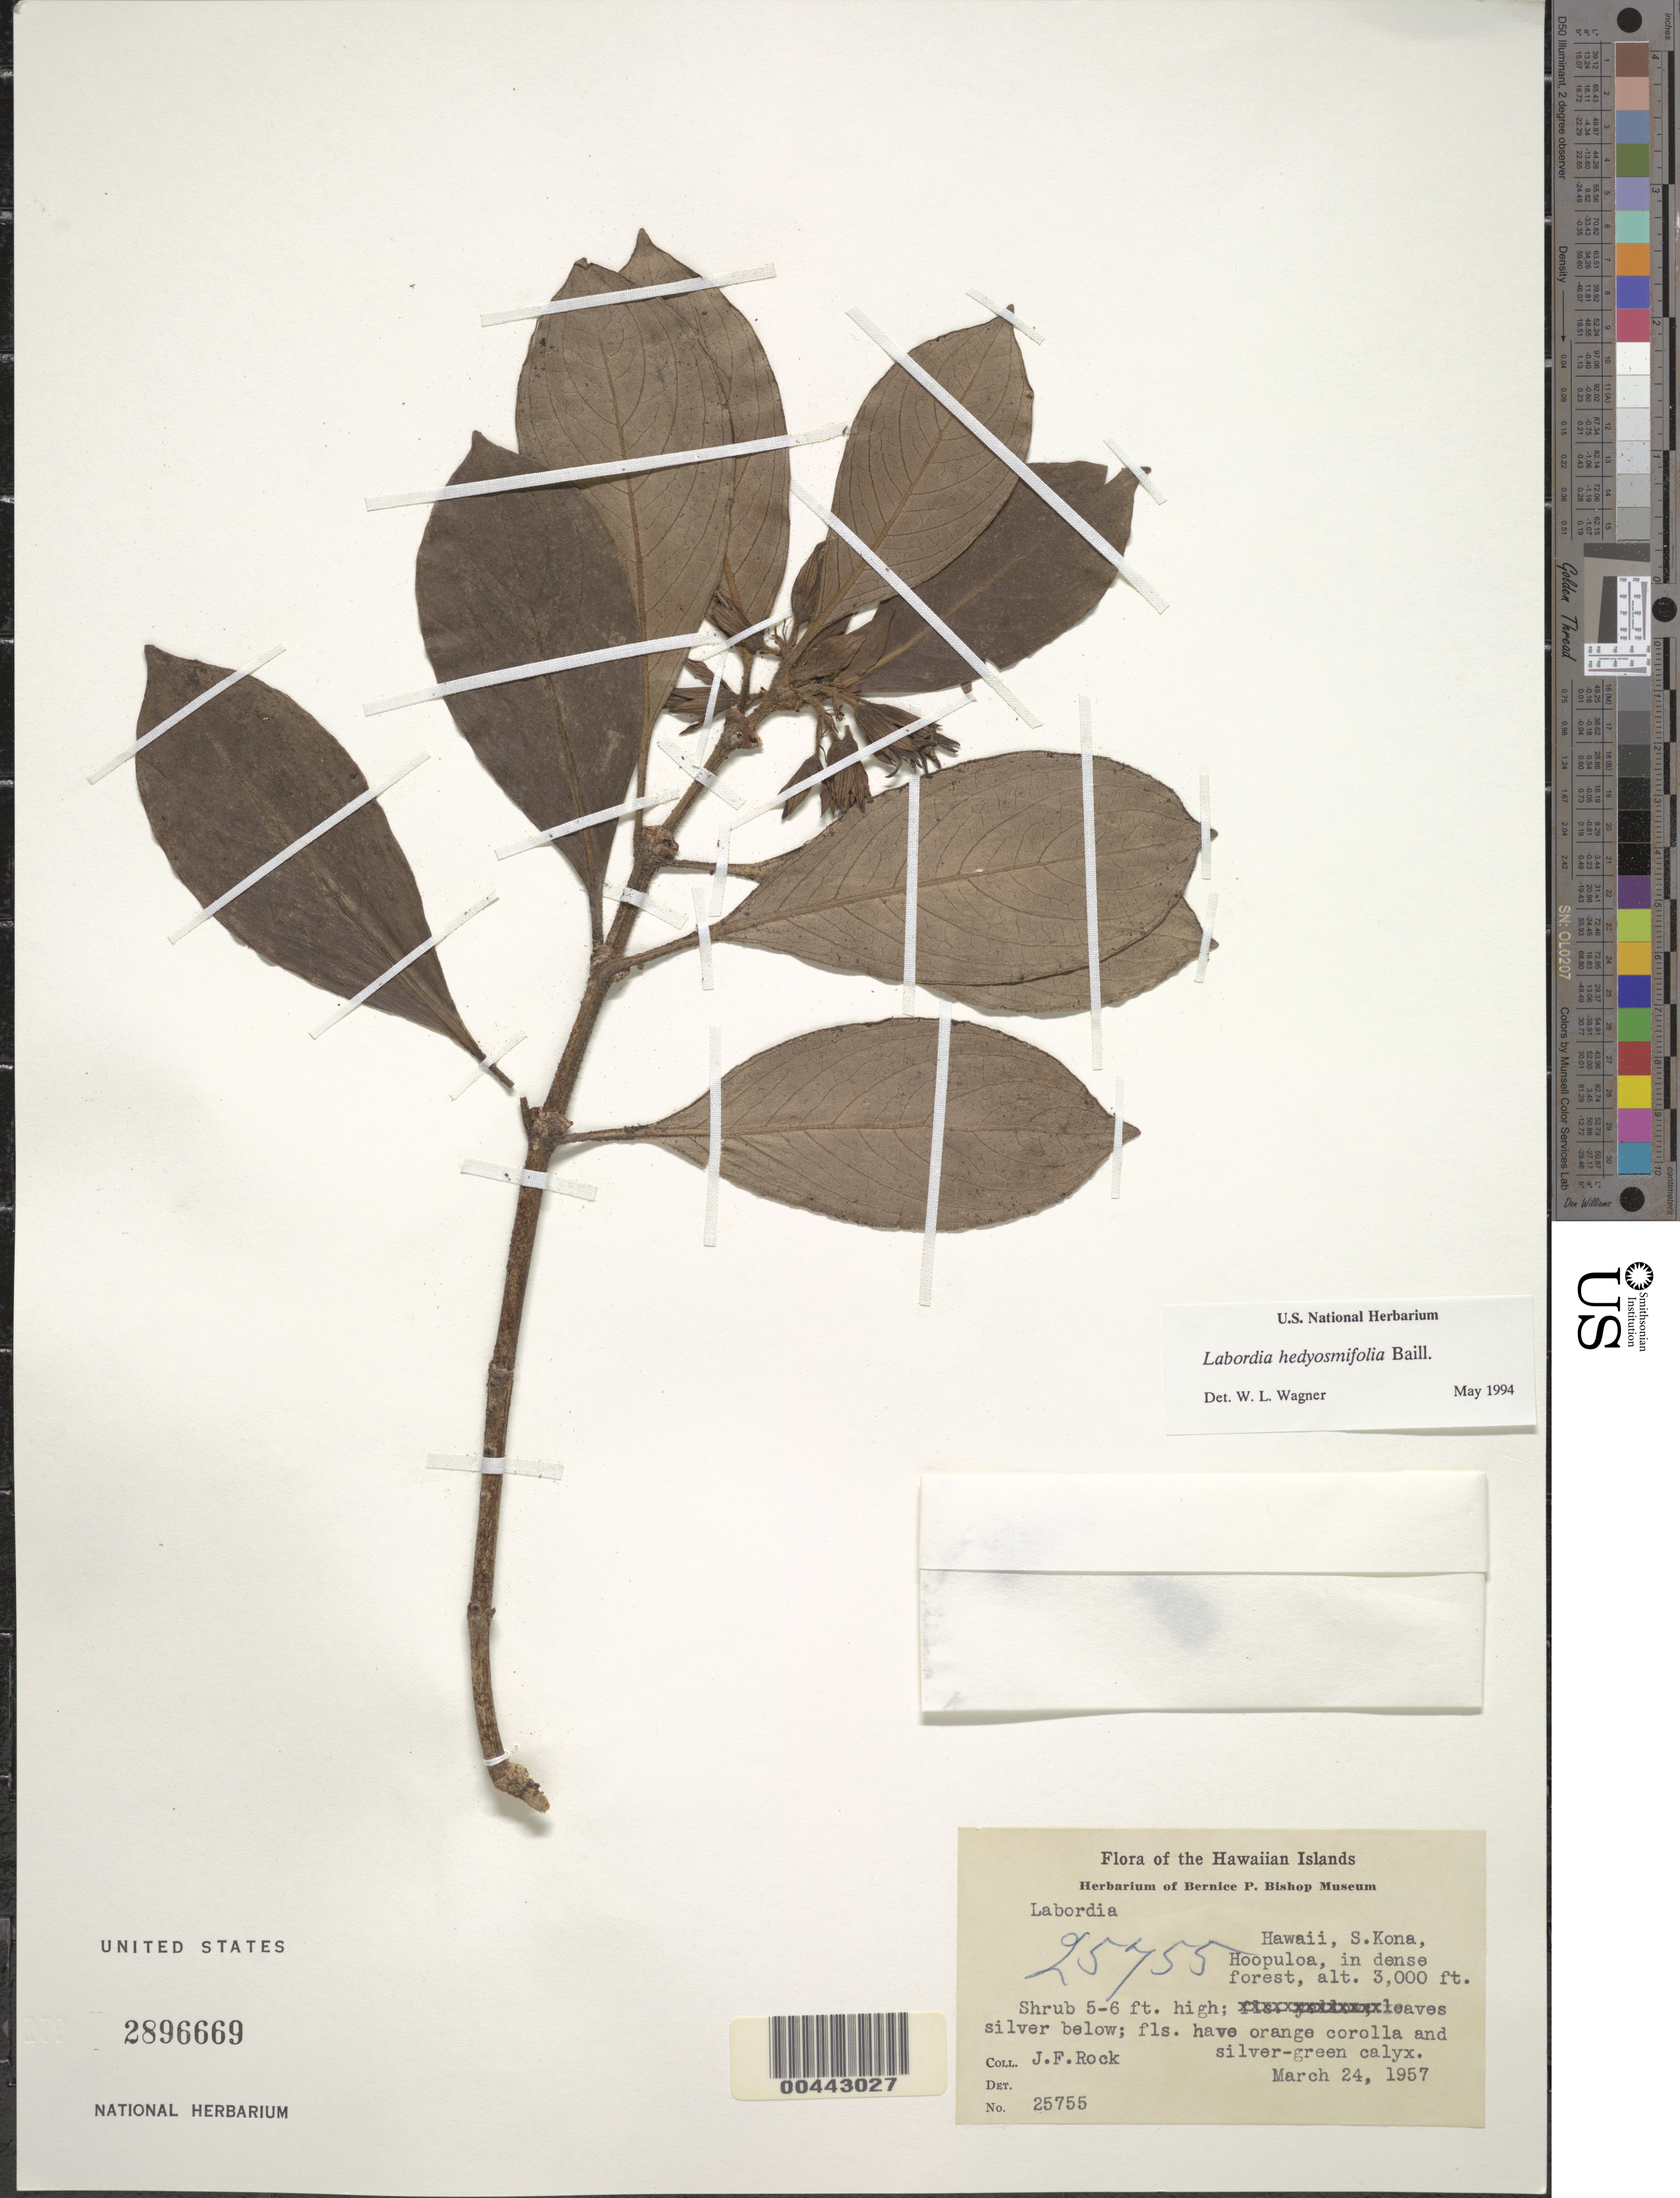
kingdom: Plantae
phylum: Tracheophyta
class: Magnoliopsida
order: Gentianales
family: Loganiaceae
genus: Geniostoma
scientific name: Geniostoma hedyosmifolium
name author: (Baill.) Byng & Christenh.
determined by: Wagner, W. L., (BOT), Smithsonian Institution - National Museum of Natural History (UNITED STATES)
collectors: J. F. Rock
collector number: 25755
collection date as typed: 24 Mar 1957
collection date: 1957-03-24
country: United States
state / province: Hawaii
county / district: Hawaii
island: Hawaii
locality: South Kona, Hoopuloa.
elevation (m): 914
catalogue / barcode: US 2896669